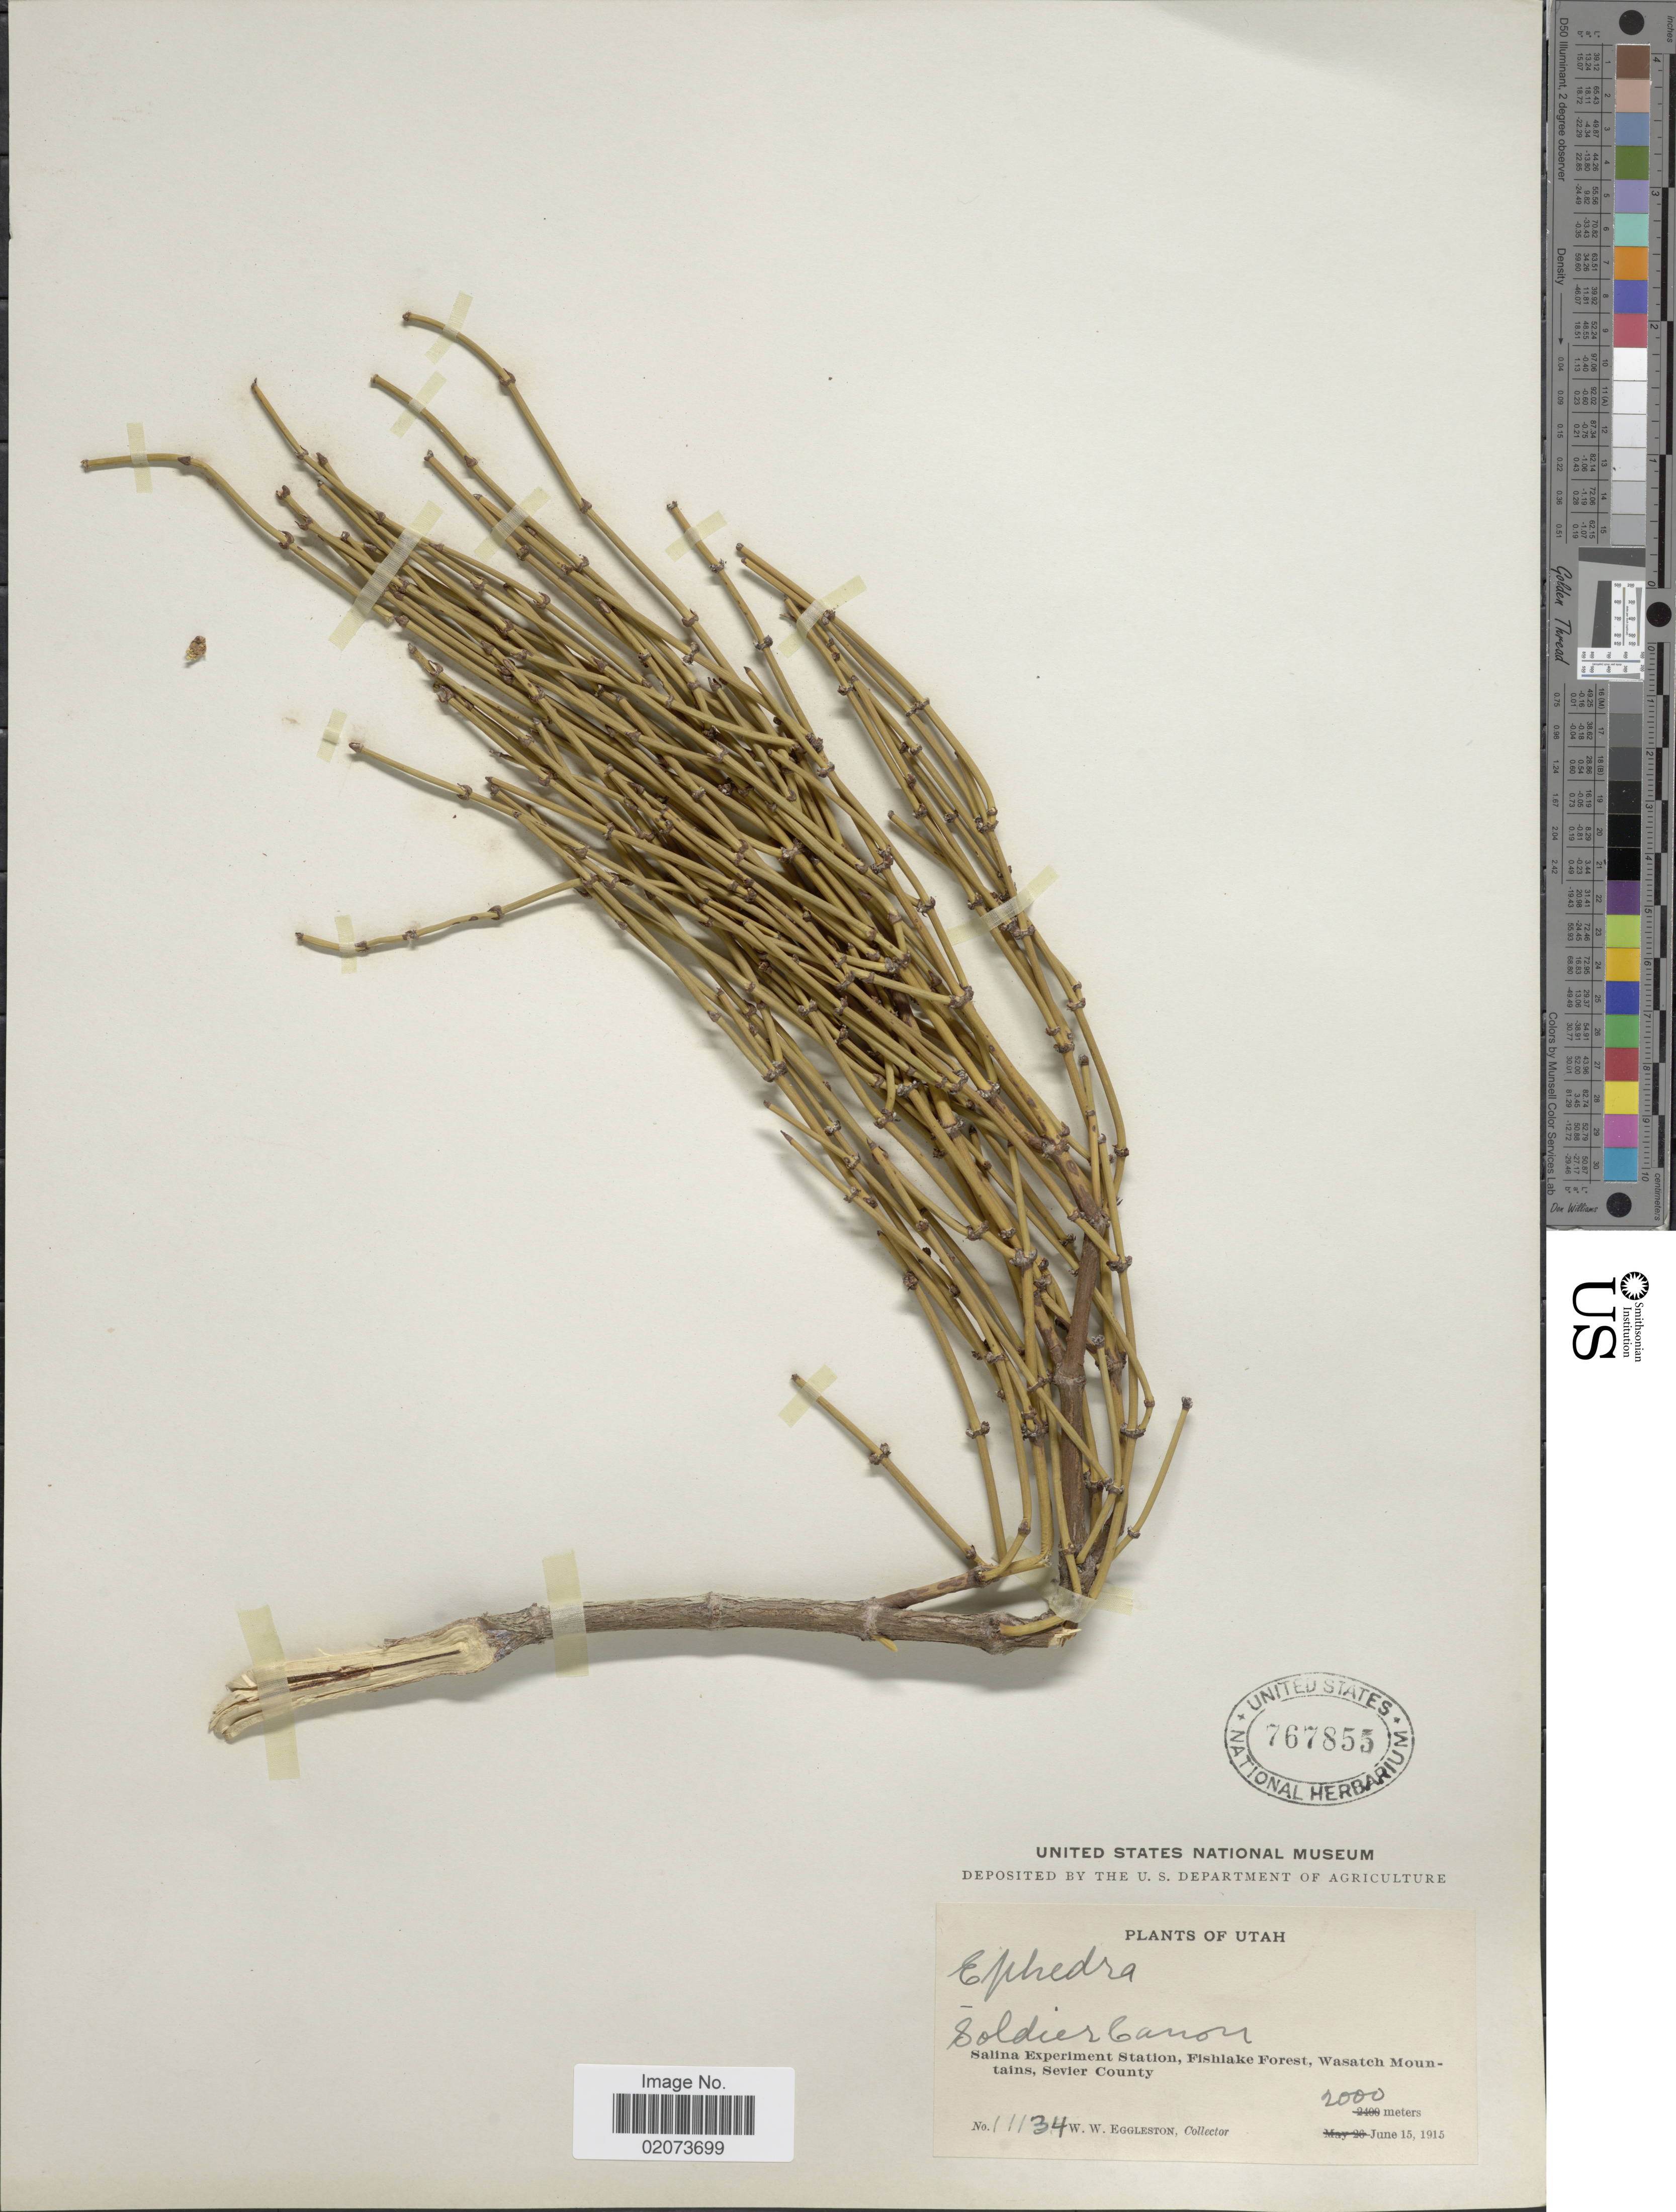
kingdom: Plantae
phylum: Tracheophyta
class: Gnetopsida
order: Ephedrales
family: Ephedraceae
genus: Ephedra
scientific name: Ephedra viridis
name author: Coville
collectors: W. W. Eggleston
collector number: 11134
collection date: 1915-06-15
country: United States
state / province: Utah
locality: Soldier Canon, Salina Experiment Station, Fishlake Forest, Wasatch Mountains, Sevier County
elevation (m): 2000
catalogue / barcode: US 767855